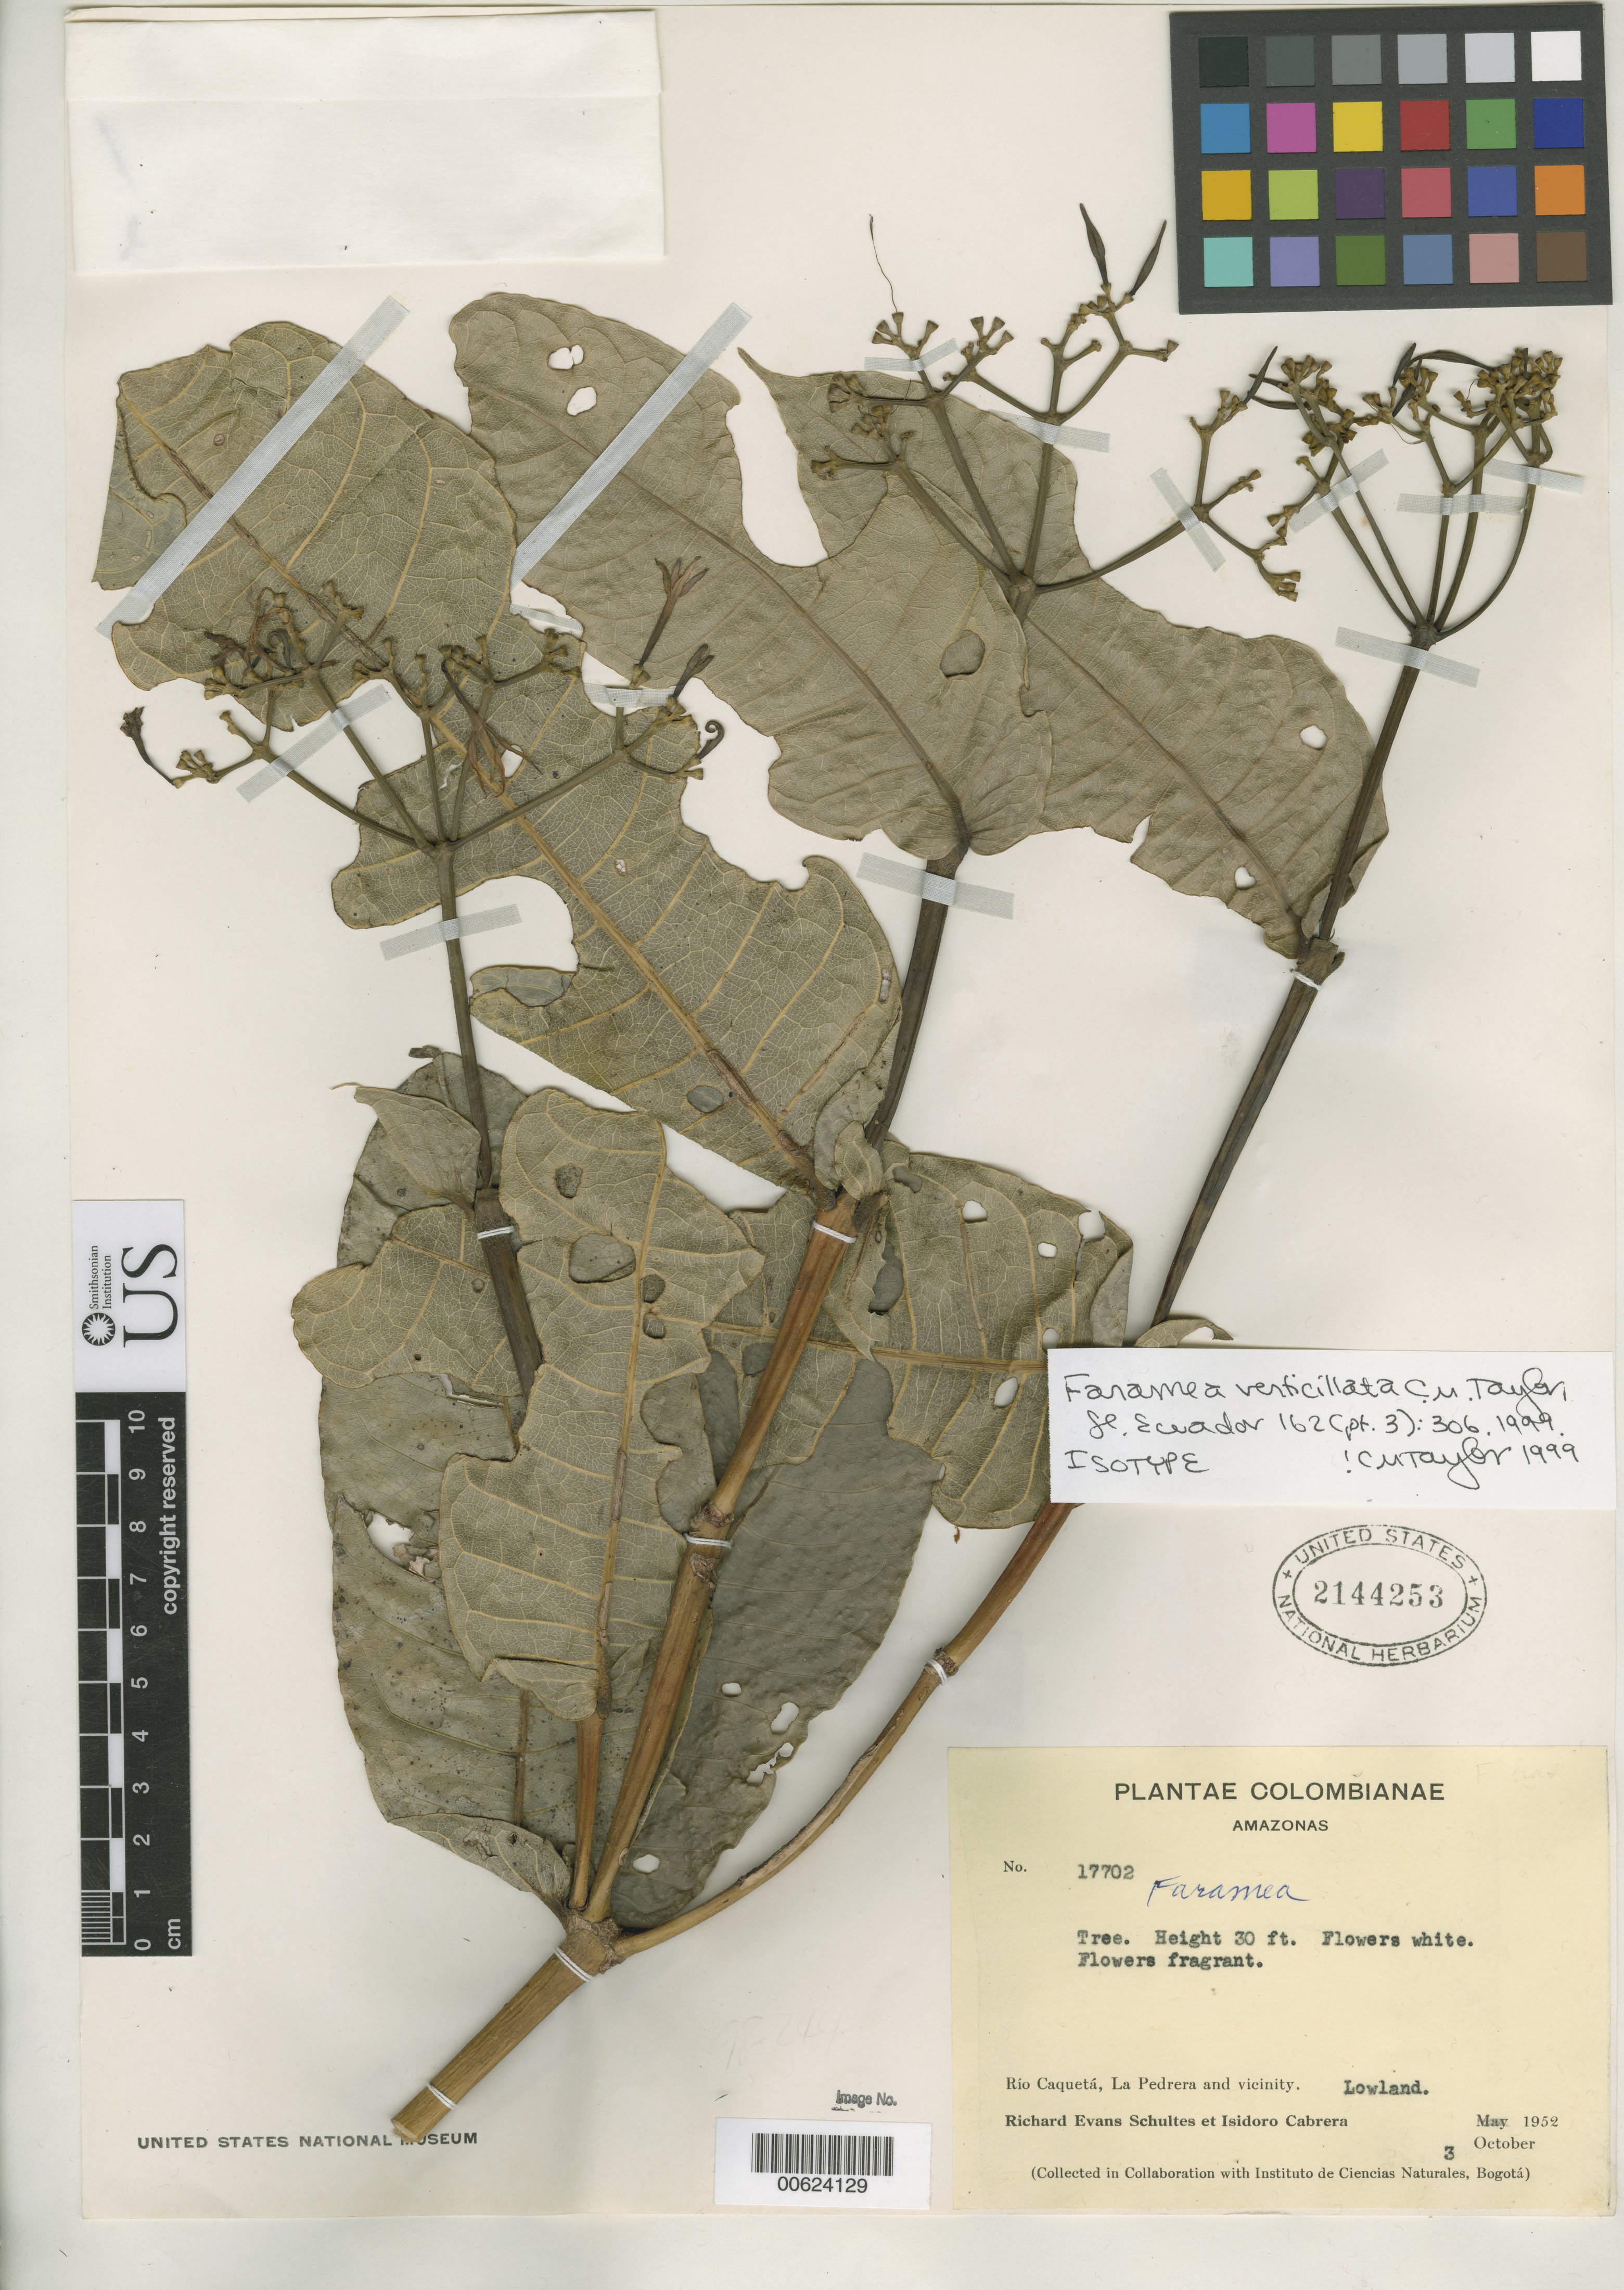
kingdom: Plantae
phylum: Tracheophyta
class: Magnoliopsida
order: Gentianales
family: Rubiaceae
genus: Faramea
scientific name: Faramea verticillata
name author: C.M. Taylor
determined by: Taylor, Charlotte M.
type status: Isotype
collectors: R. E. Schultes & I. Cabrera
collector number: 17702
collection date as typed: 03 Oct 1952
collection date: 1952-10-03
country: Colombia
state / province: Amazônas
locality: Rio Caquetá, La Pedrera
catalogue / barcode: US 2144253